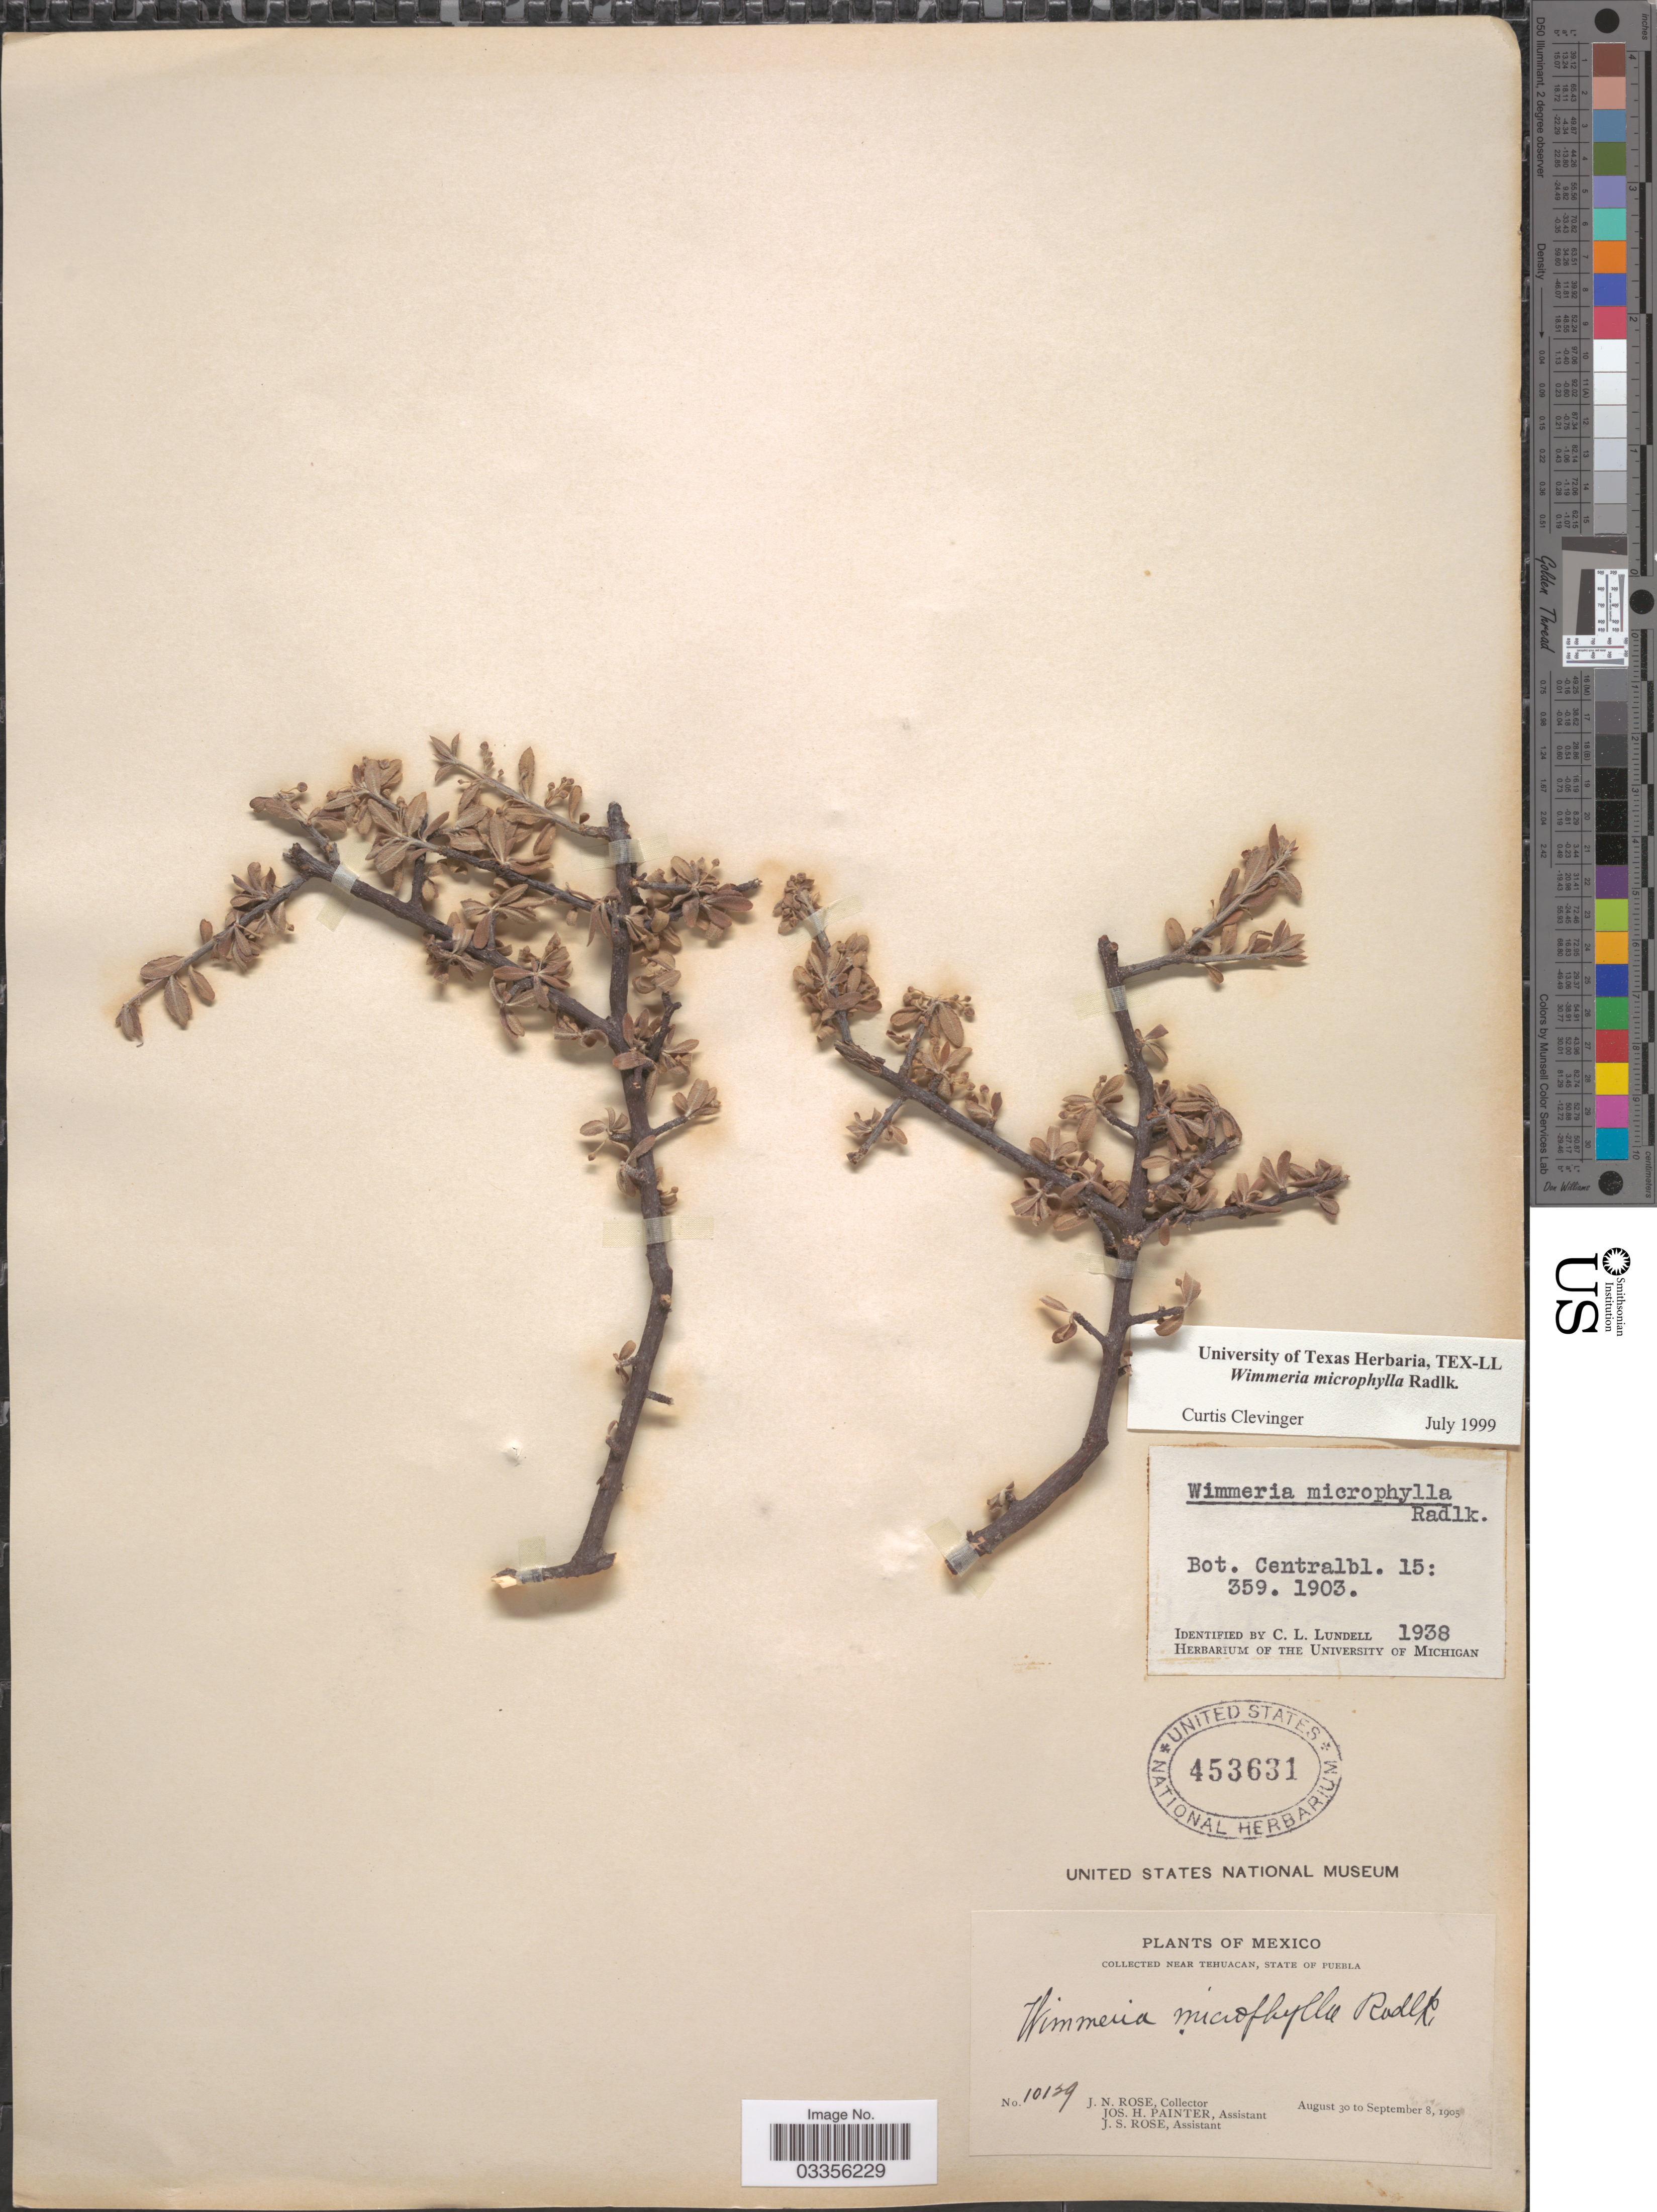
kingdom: Plantae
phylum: Tracheophyta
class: Magnoliopsida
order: Celastrales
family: Celastraceae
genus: Wimmeria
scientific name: Wimmeria microphylla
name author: Radlk.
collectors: J. N. Rose, J. H. Painter & J. S. Rose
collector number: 10129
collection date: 1905-08-30/1905-09-08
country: Mexico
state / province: Puebla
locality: Near Tehuacan.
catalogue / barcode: US 453631